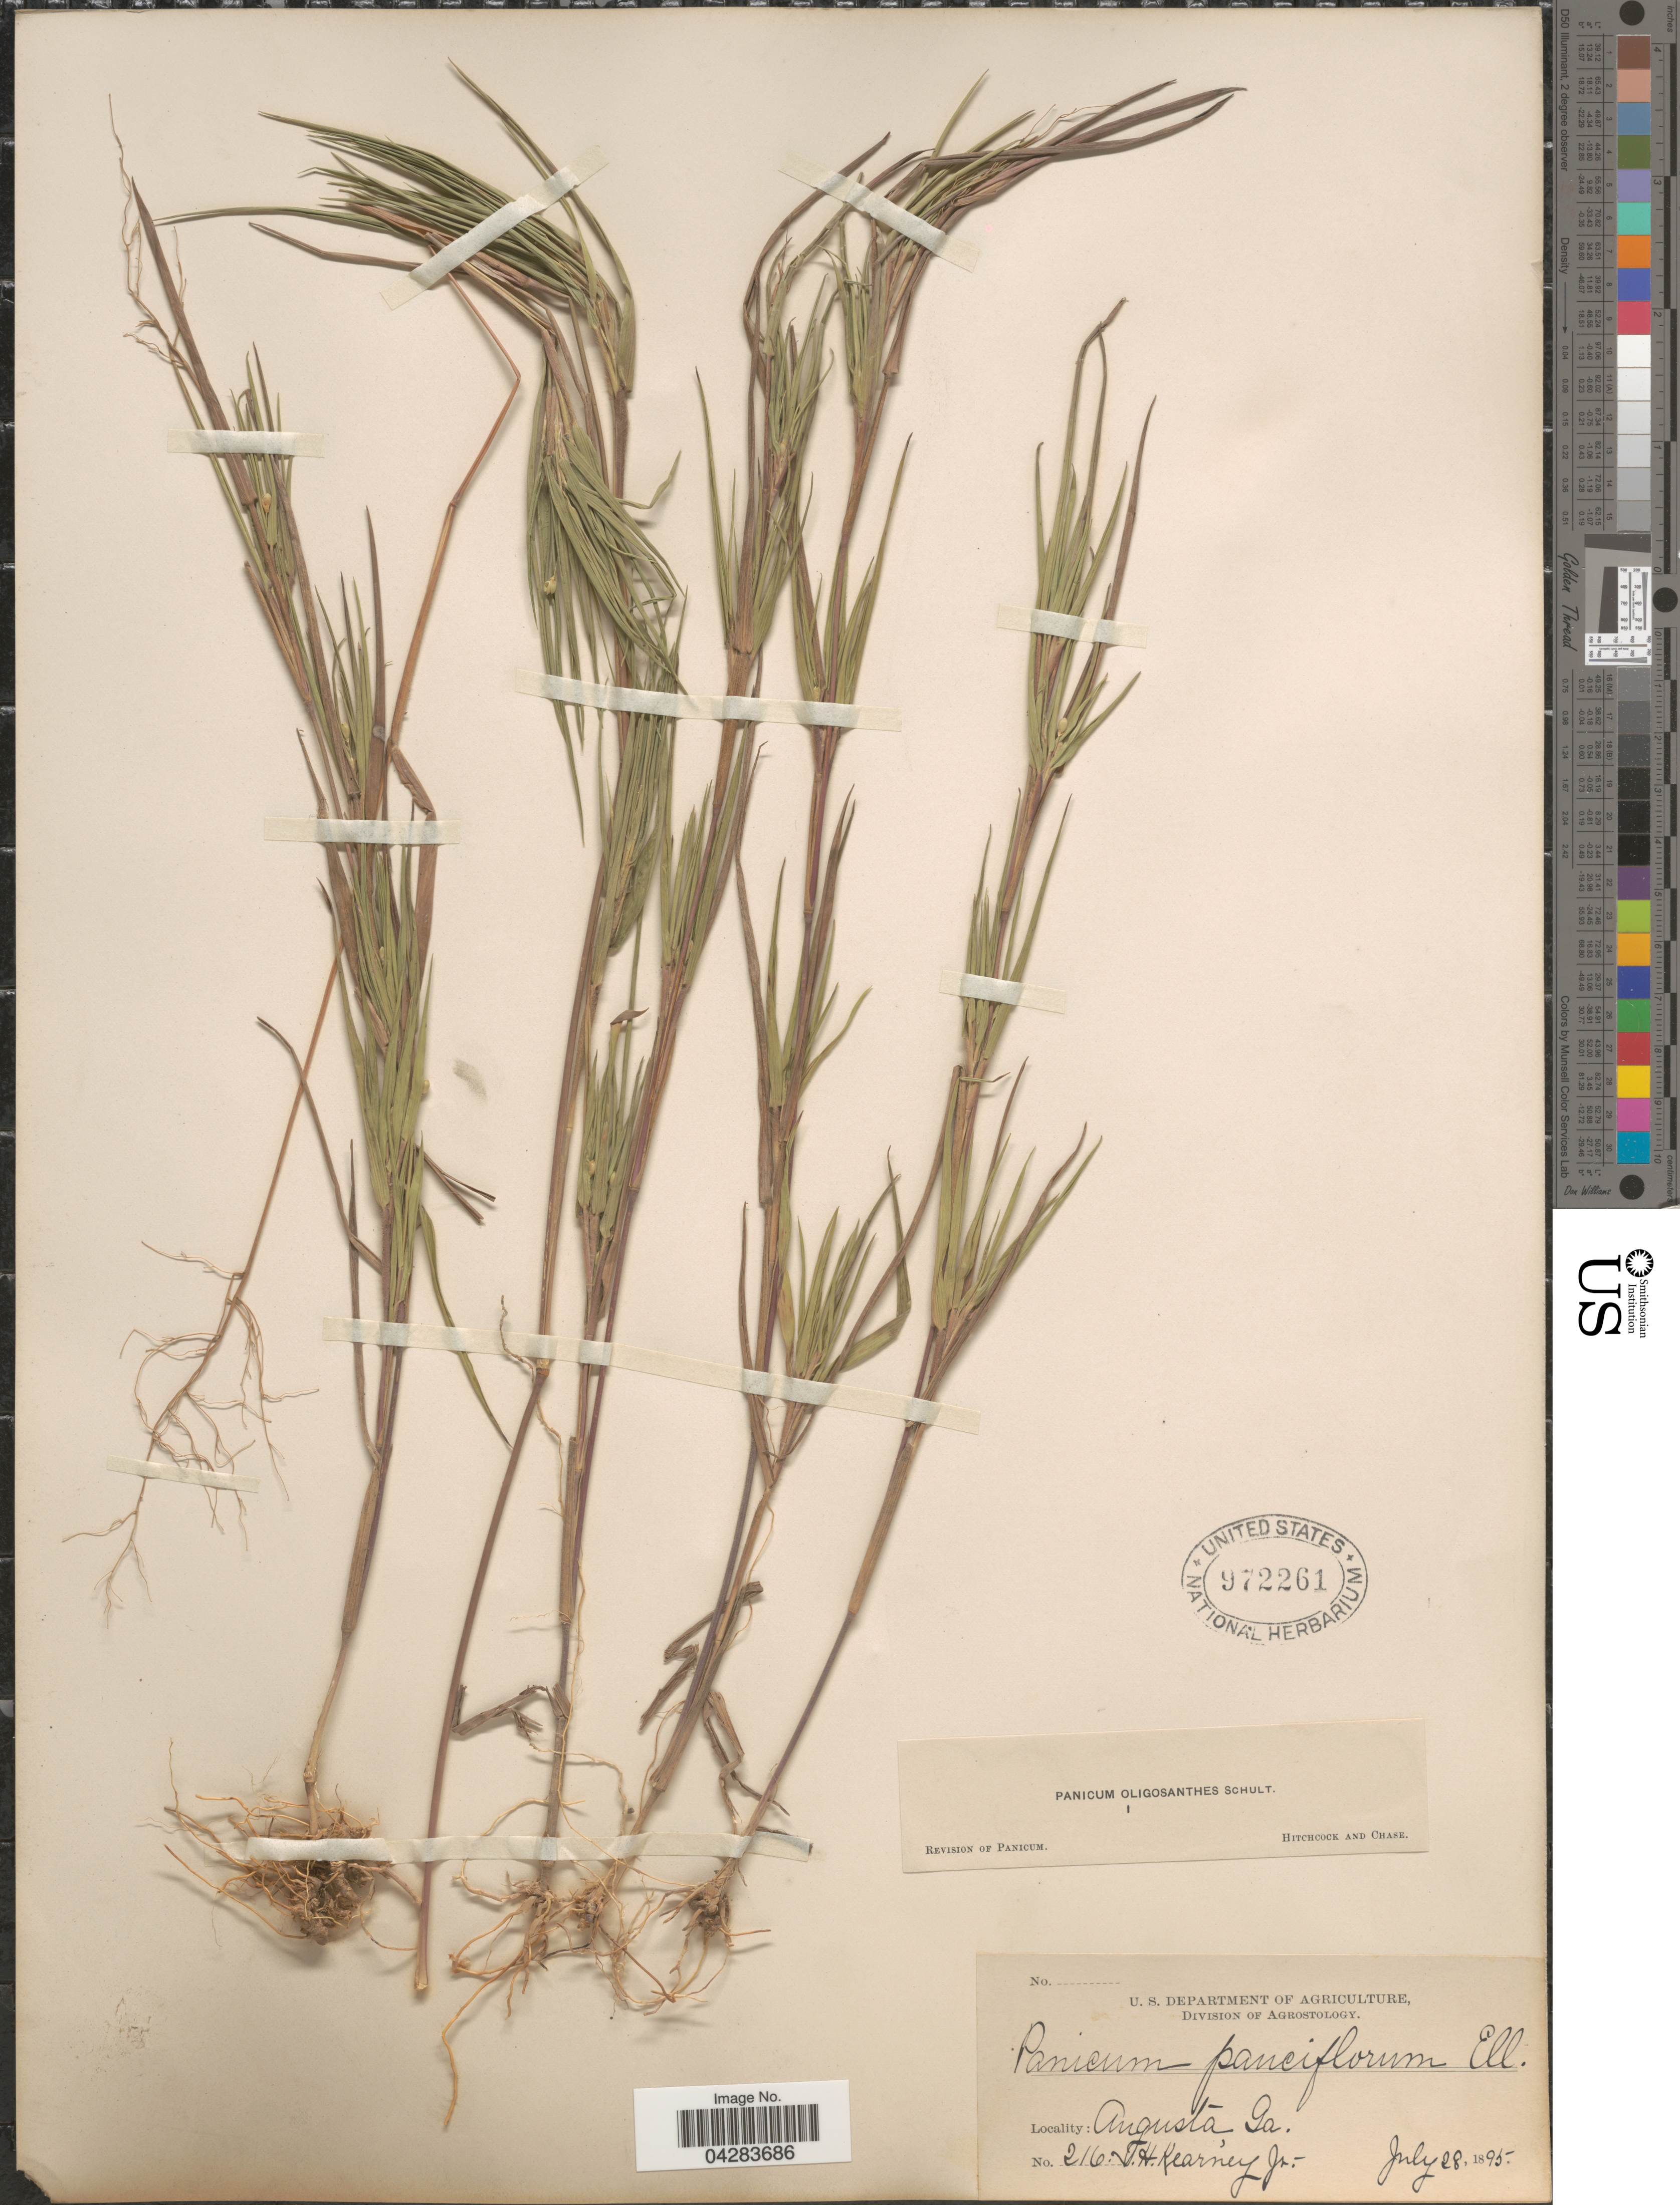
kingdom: Plantae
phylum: Tracheophyta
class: Liliopsida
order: Poales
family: Poaceae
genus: Dichanthelium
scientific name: Dichanthelium oligosanthes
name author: (Schult.) Gould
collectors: T. H. Kearney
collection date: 1895-07-28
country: United States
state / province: Georgia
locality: Augusta.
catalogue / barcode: US 972261